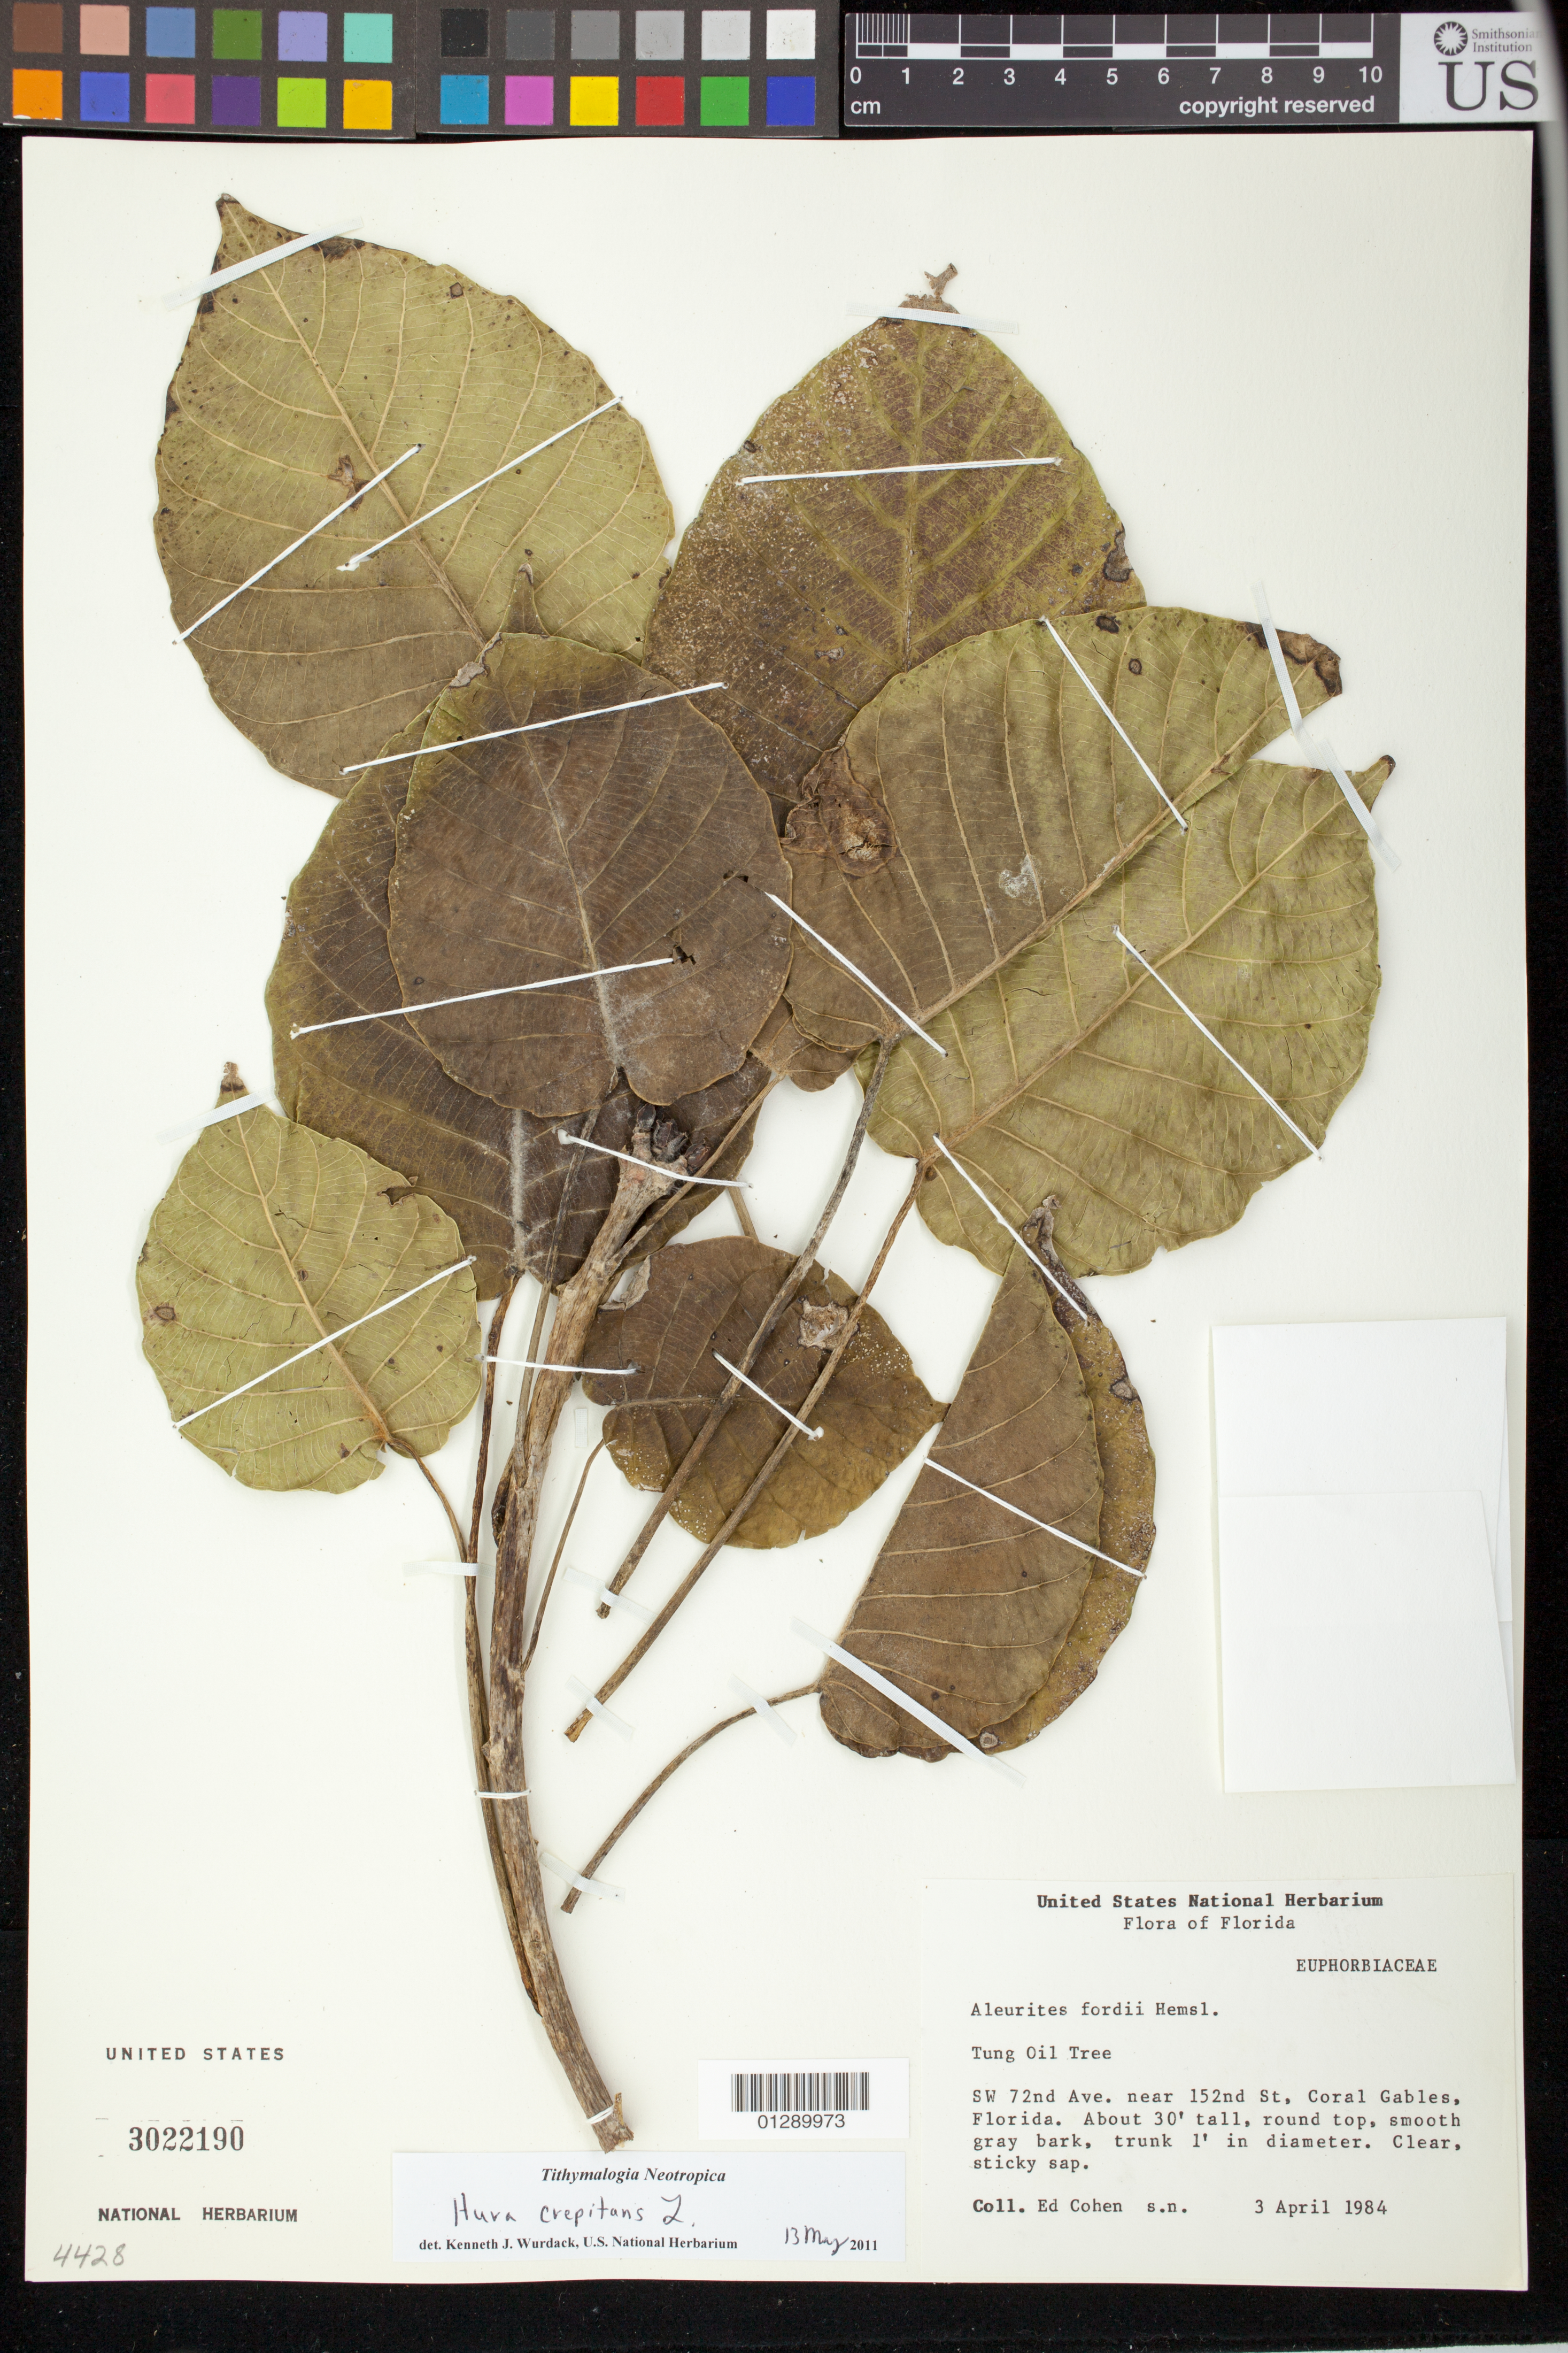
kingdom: Plantae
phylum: Tracheophyta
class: Magnoliopsida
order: Malpighiales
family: Euphorbiaceae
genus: Hura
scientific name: Hura crepitans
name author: L.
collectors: E. Cohen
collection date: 1984-04-03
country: United States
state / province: Florida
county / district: Miami-Dade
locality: SW 72nd Ave. near 152nd St, Coral Gables.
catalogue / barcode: US 3022190